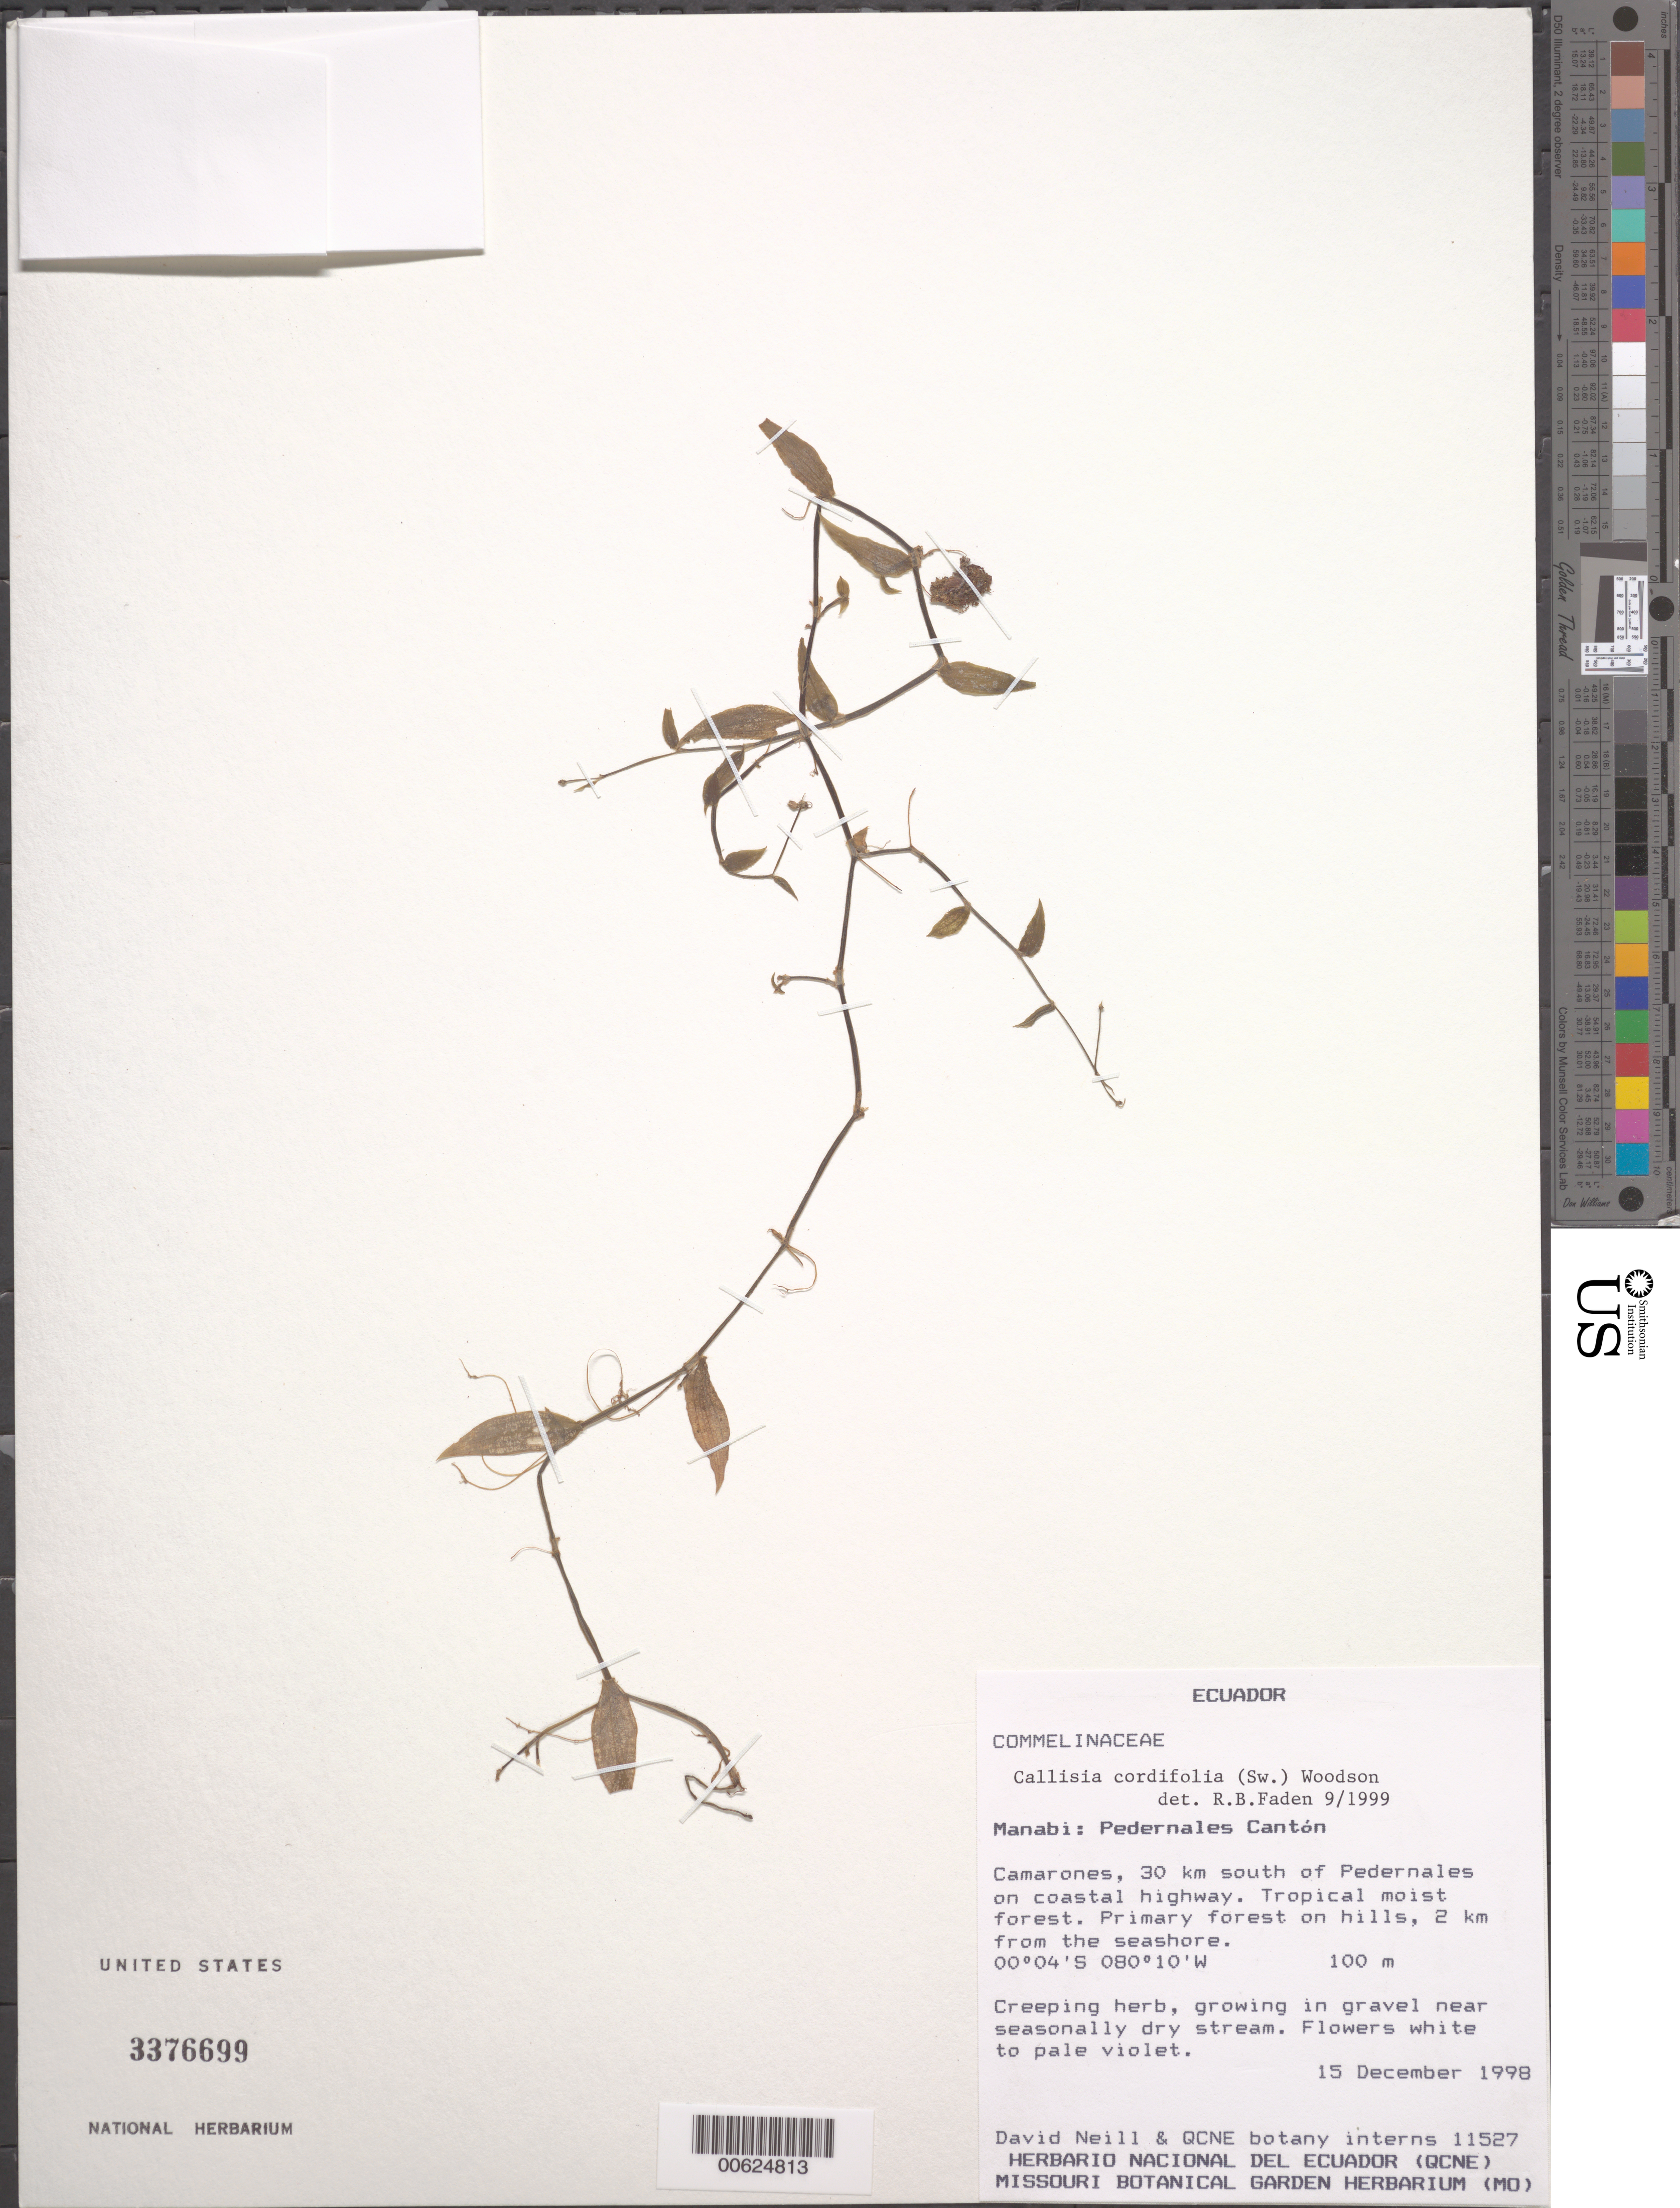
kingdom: Plantae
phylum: Tracheophyta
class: Liliopsida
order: Commelinales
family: Commelinaceae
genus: Callisia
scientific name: Callisia cordifolia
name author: (Sw.) E.S. Anderson & Woodson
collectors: D. A. Neill & QCNE botany interns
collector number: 11527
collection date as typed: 15 Dec 1998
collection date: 1998-12-15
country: Ecuador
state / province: Manabí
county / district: Pedernales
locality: Pedernales Canton, Camarones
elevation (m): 650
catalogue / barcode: US 3376699